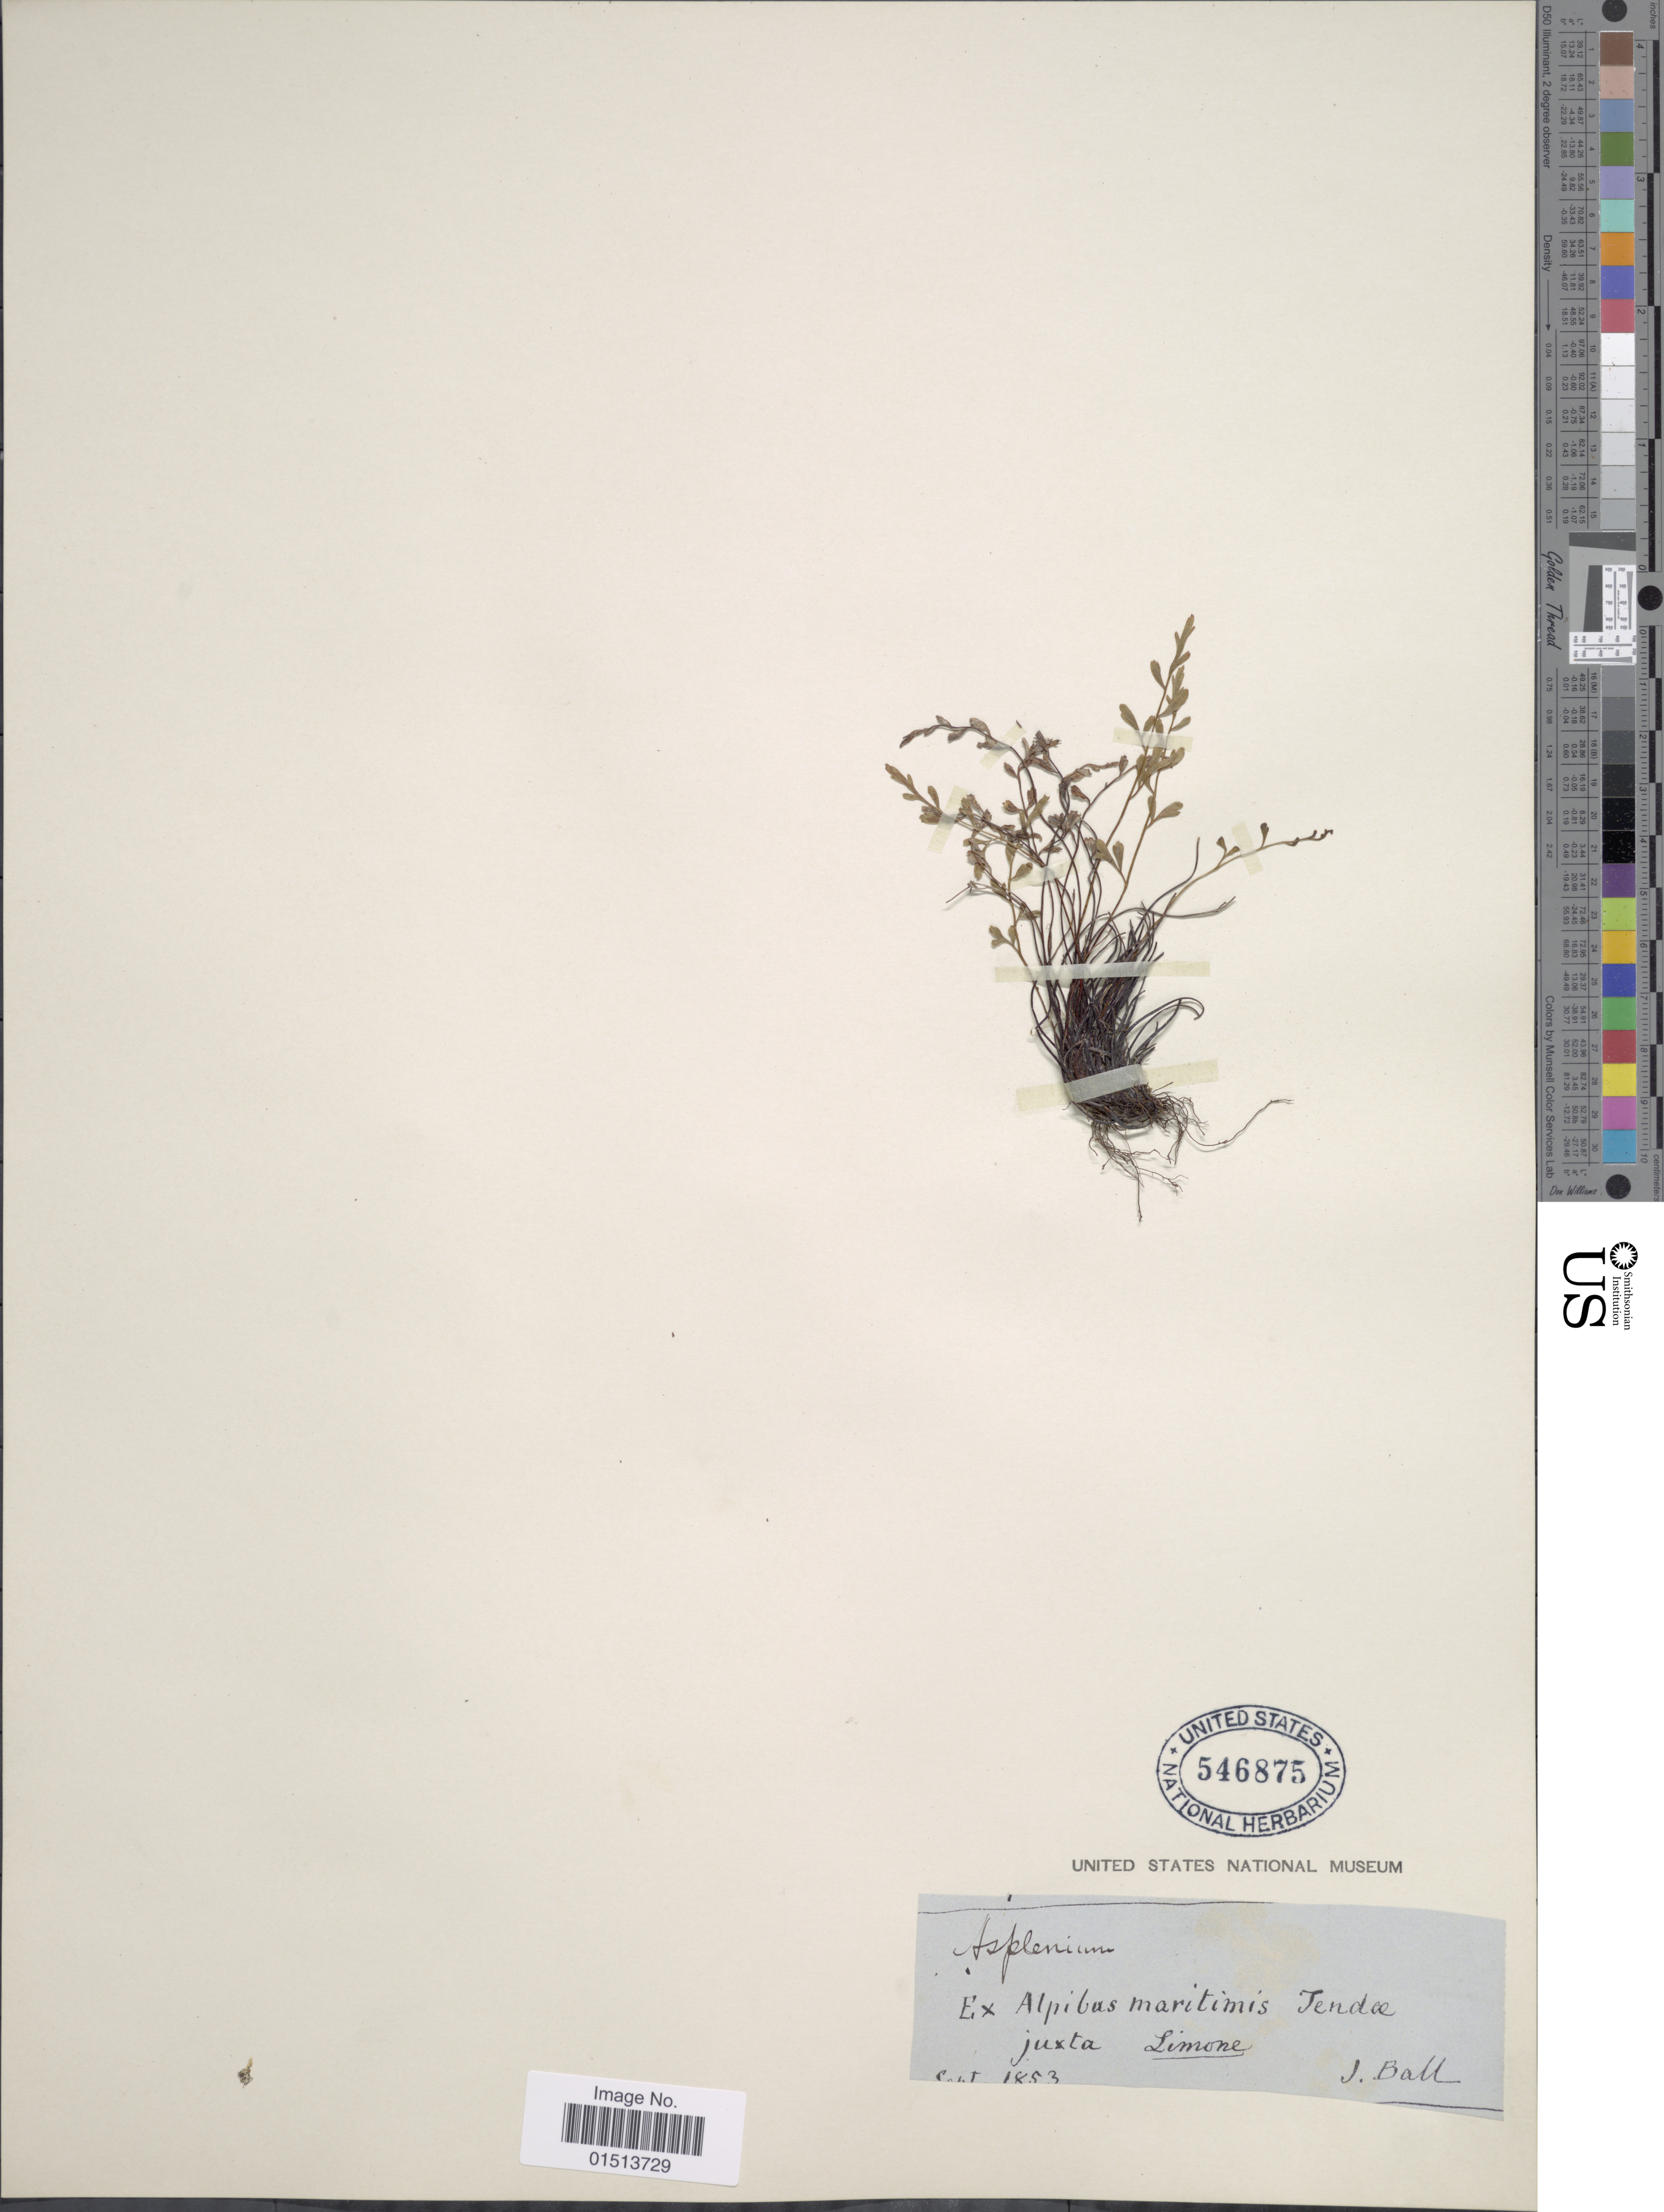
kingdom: Plantae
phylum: Tracheophyta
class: Polypodiopsida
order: Polypodiales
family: Aspleniaceae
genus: Asplenium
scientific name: Asplenium alternifolium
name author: Jacq.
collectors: J. Ball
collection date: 1853-09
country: Italy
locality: Ex Alpibus maritinis Tendæ, juxta Limone.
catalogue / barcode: US 546875